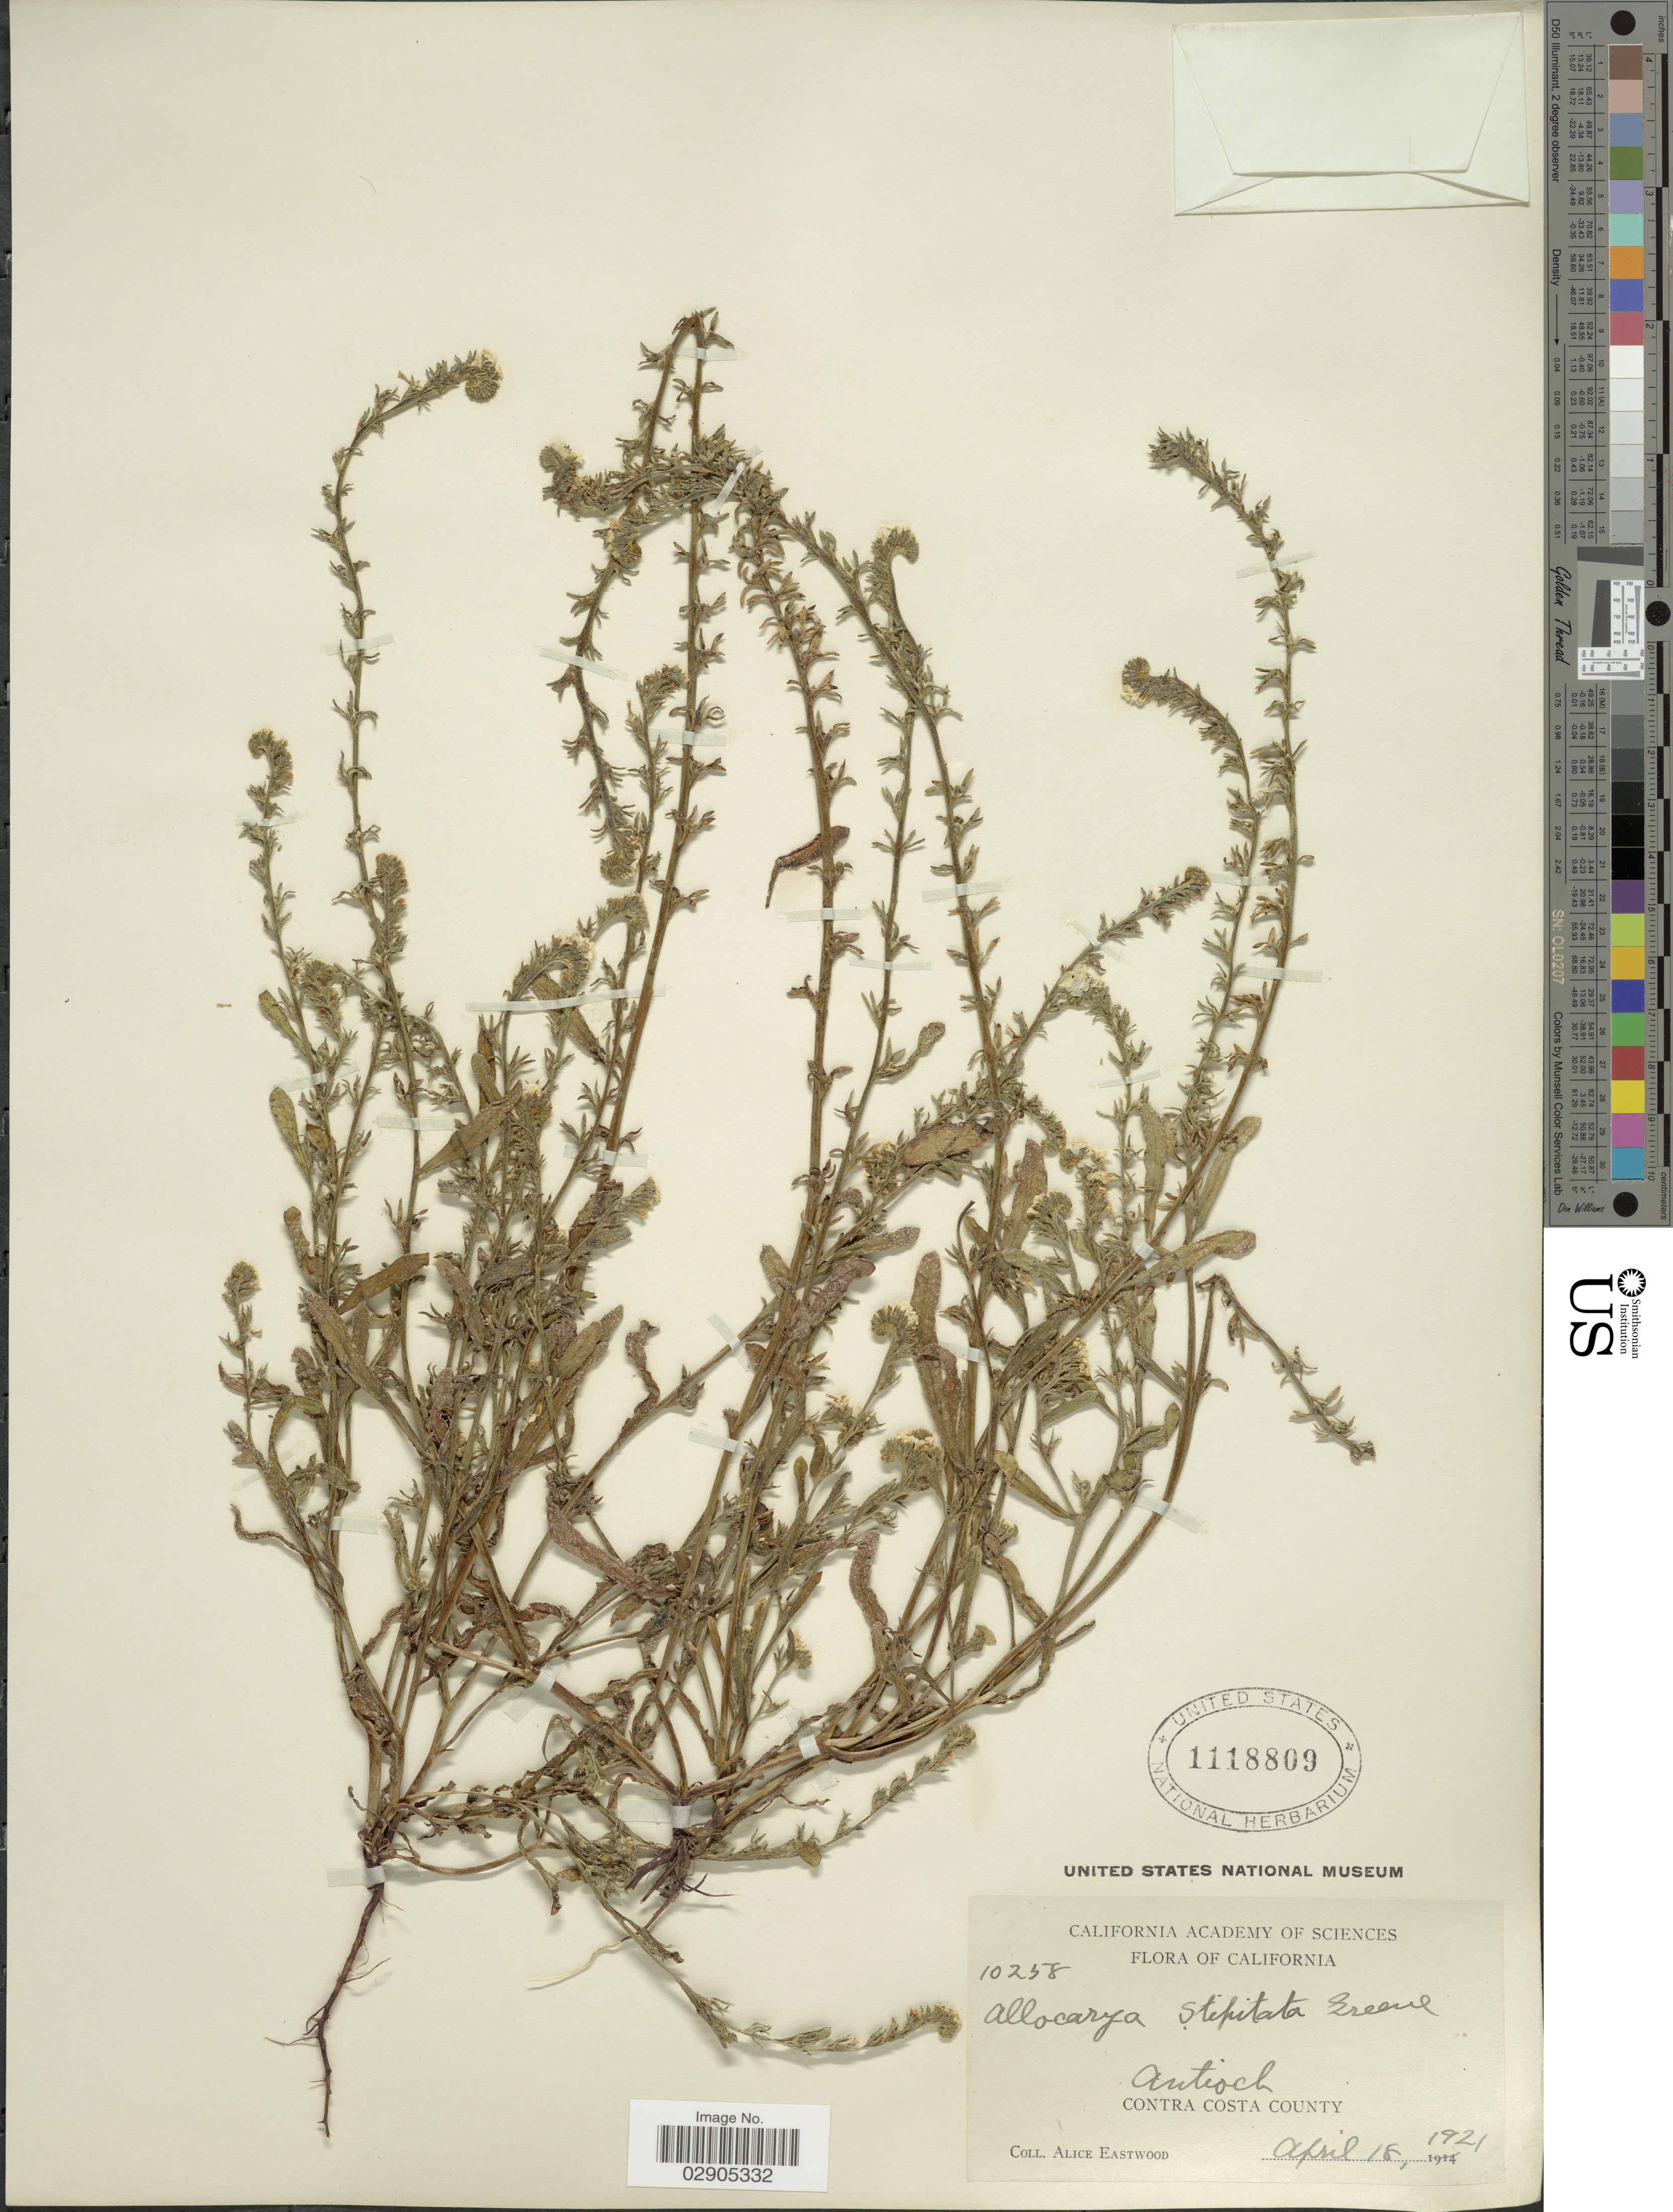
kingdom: Plantae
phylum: Tracheophyta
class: Magnoliopsida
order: Boraginales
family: Boraginaceae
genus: Allocarya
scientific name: Allocarya stipitata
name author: Greene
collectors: A. Eastwood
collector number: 10258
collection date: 1921-04-18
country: United States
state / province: California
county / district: Contra Costa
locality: Antioch. Contra Costa County.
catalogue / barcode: US 1118809